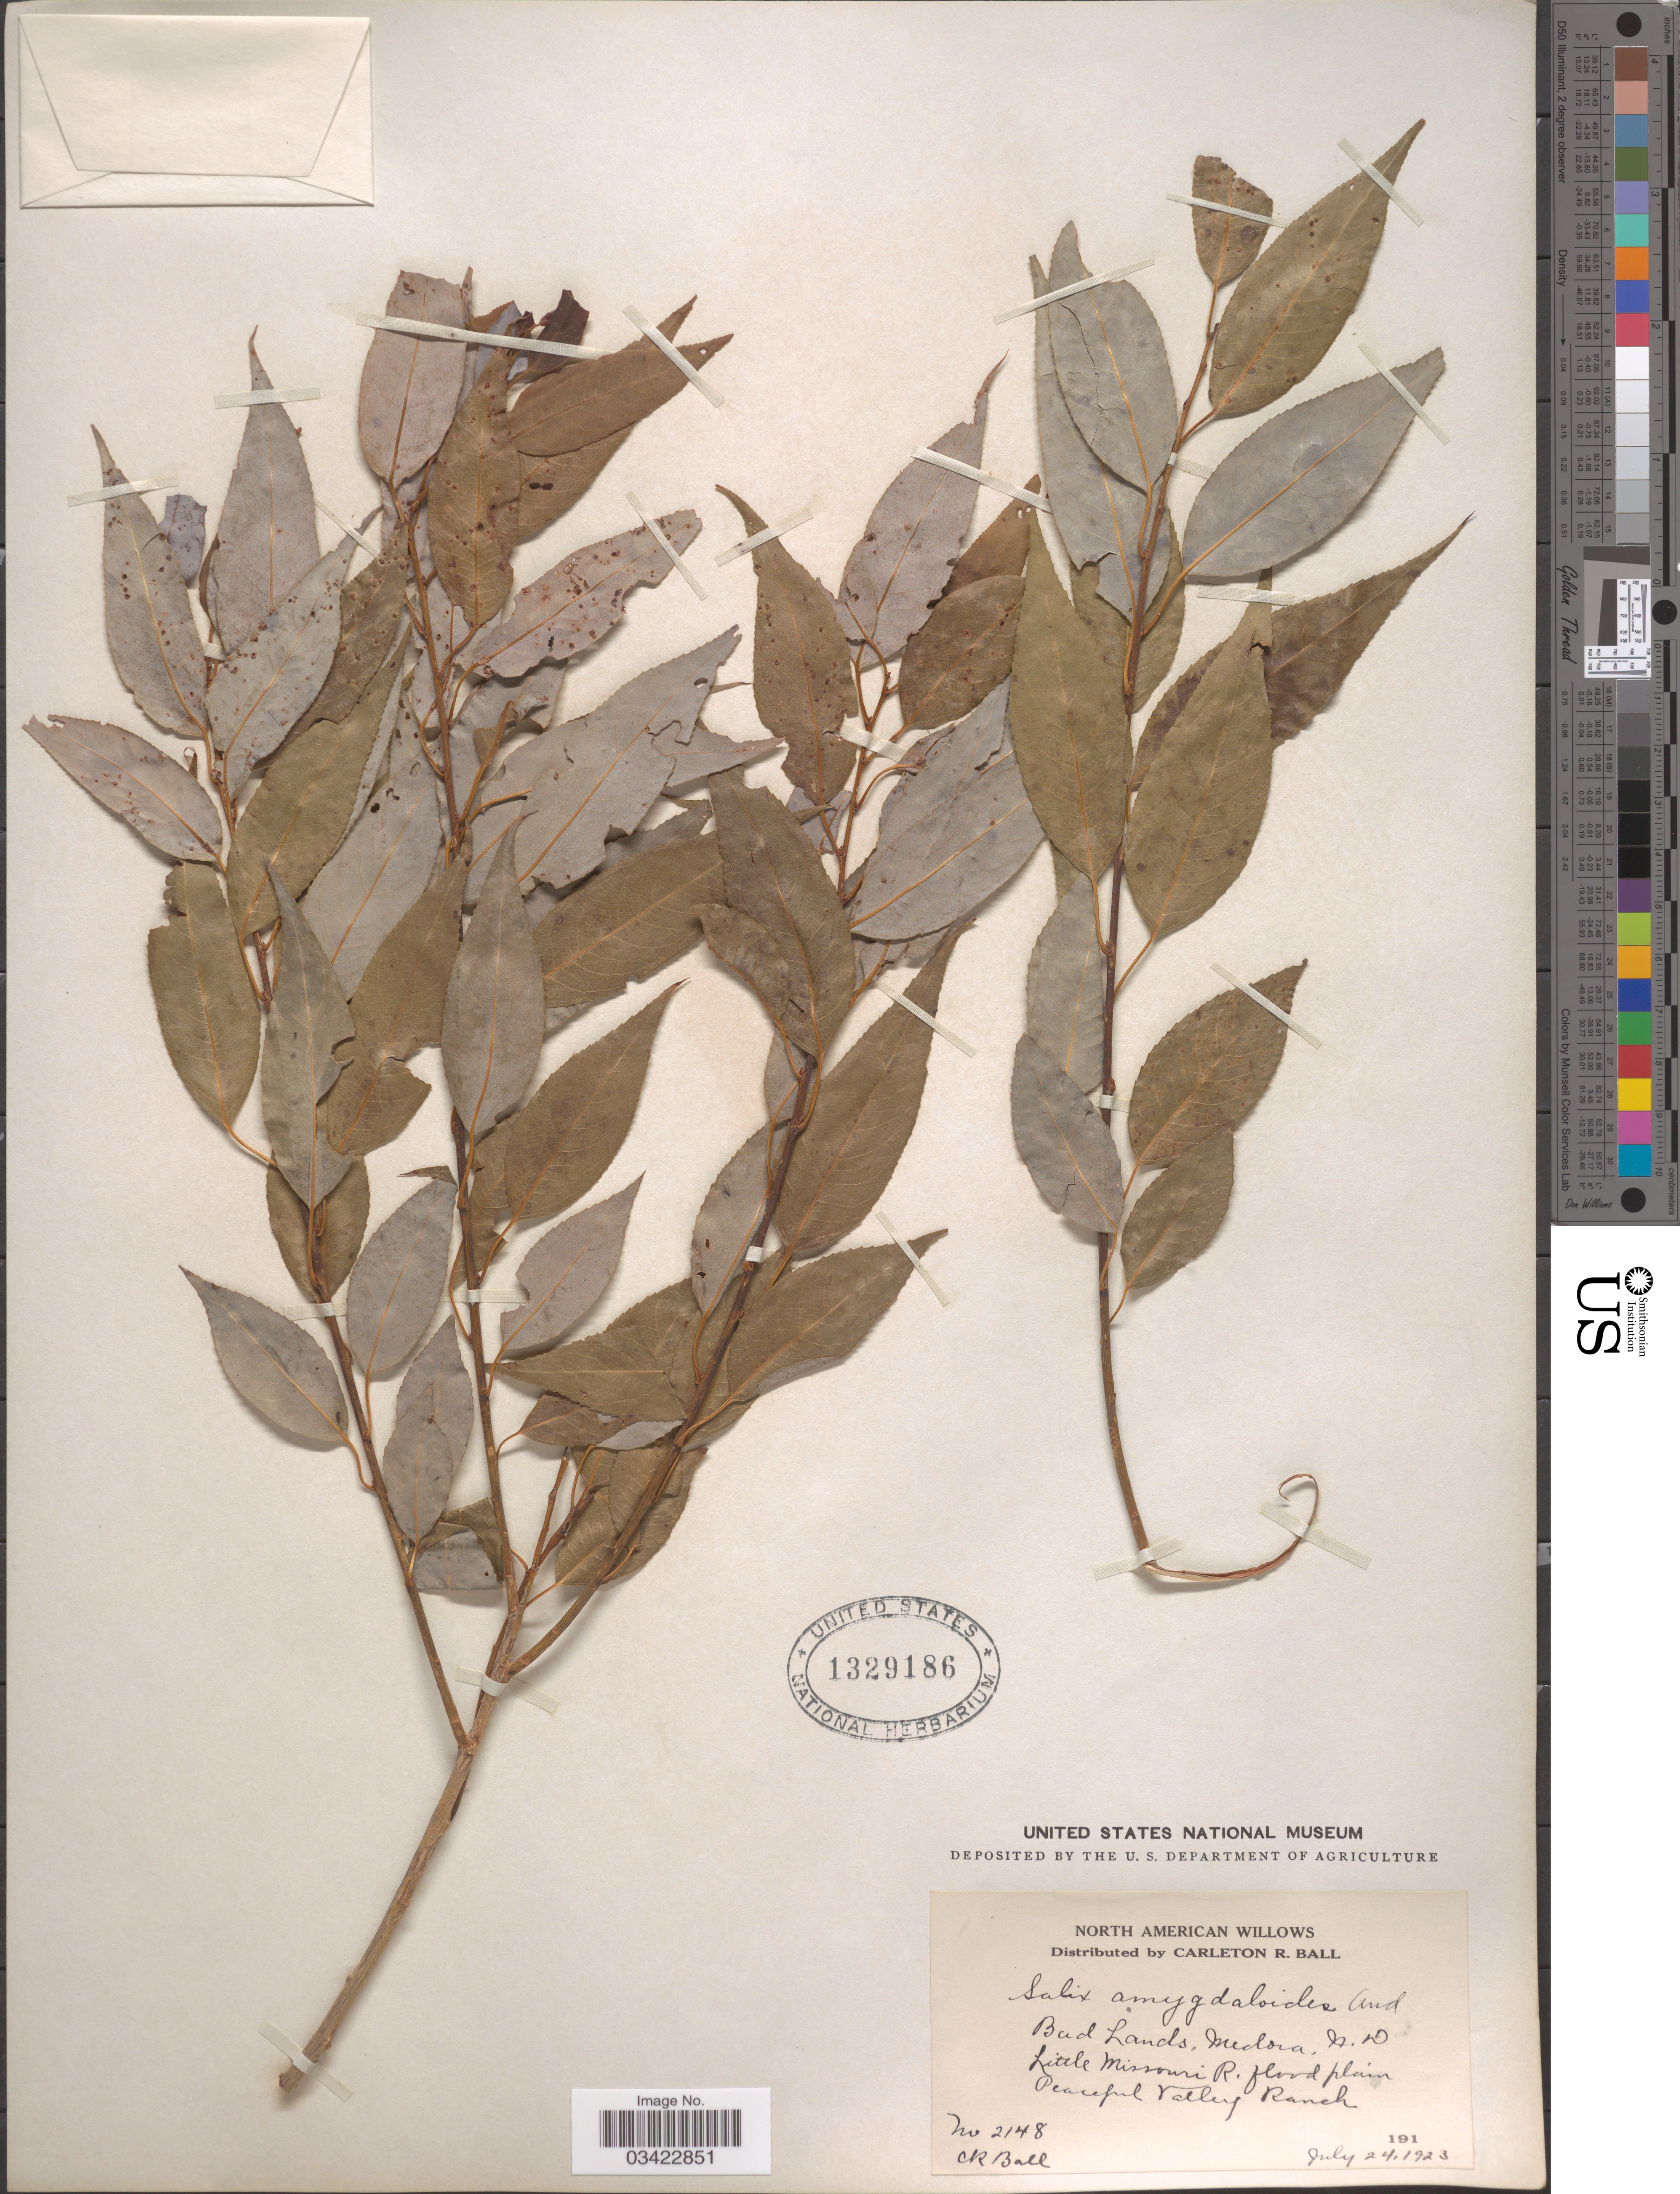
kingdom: Plantae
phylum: Tracheophyta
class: Magnoliopsida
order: Malpighiales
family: Salicaceae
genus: Salix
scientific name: Salix amygdaloides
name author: Andersson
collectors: C. R. Ball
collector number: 2148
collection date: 1923-07-24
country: United States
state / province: North Dakota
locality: Bad Lands, Medora. Little Missouri R. floodplain Peaceful Valley Ranch.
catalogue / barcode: US 1329186